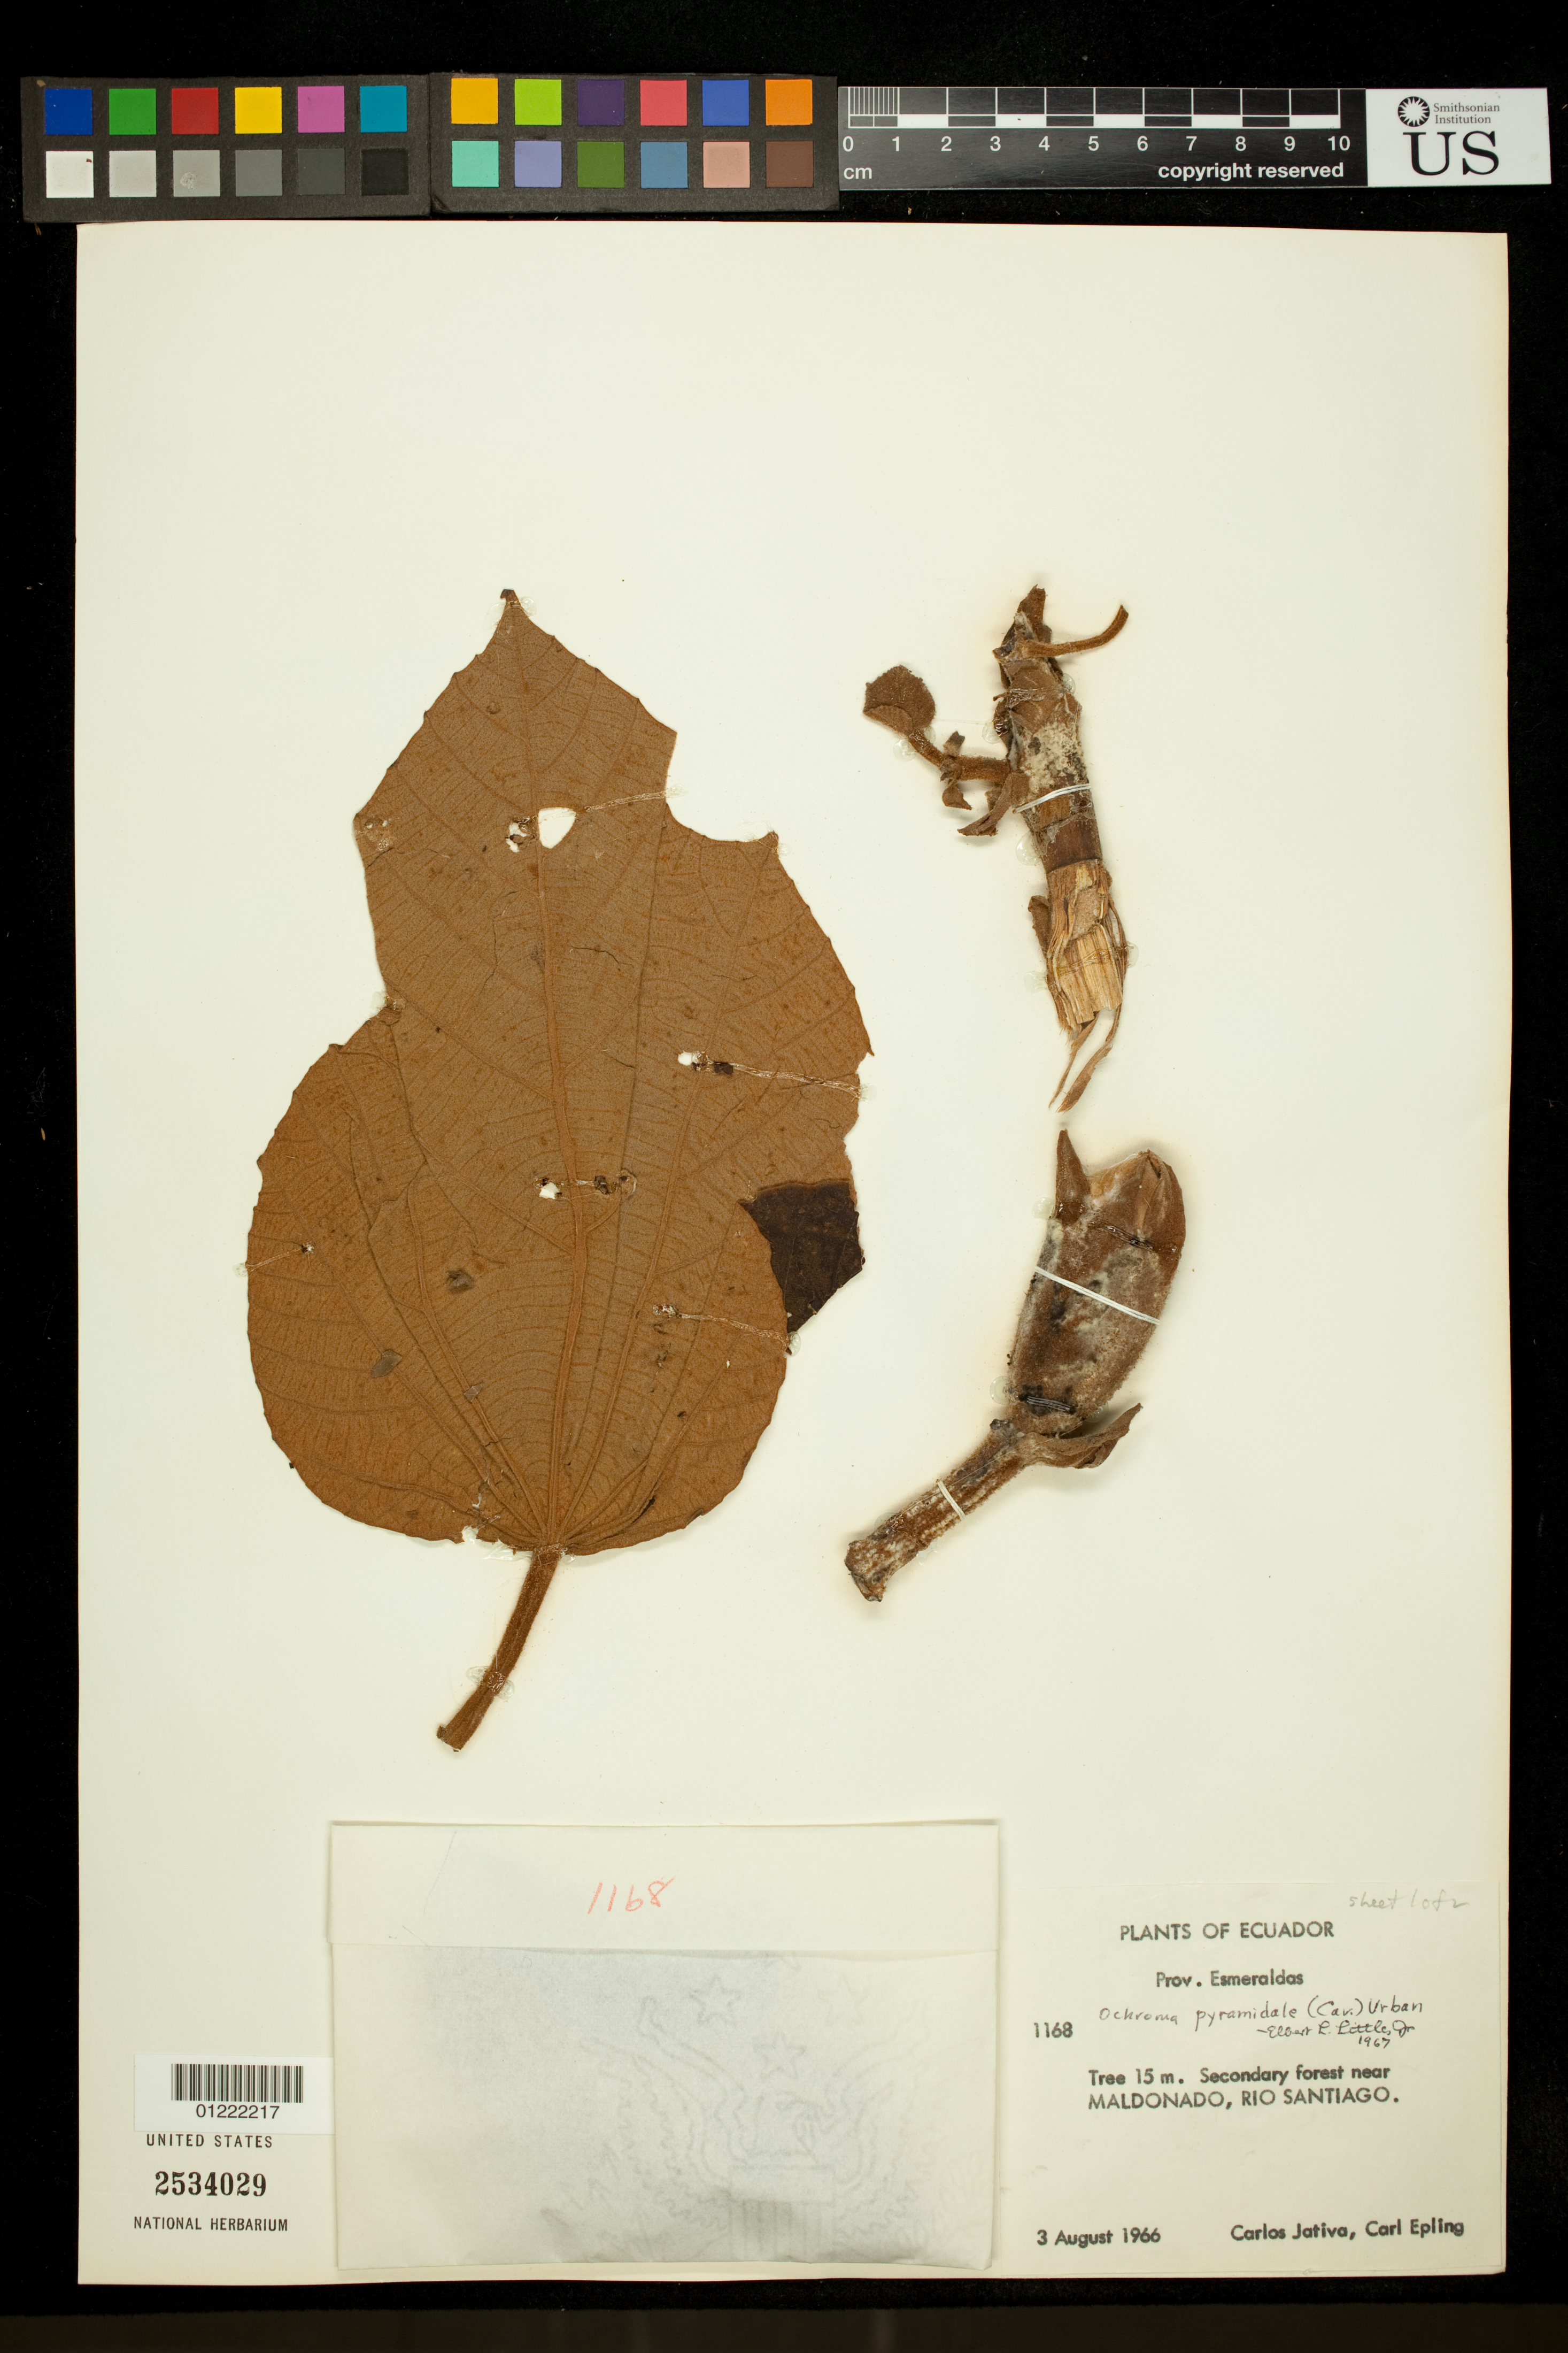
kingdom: Plantae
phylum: Tracheophyta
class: Magnoliopsida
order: Malvales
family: Malvaceae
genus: Ochroma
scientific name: Ochroma pyramidale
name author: (Cav. ex Lam.) Urb.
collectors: C. D. Játiva & C. C. Epling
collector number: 1168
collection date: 1966-08-03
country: Ecuador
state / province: Esmeraldas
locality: Secondary forest near Maldonado, Rio Santiago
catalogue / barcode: US 2534029